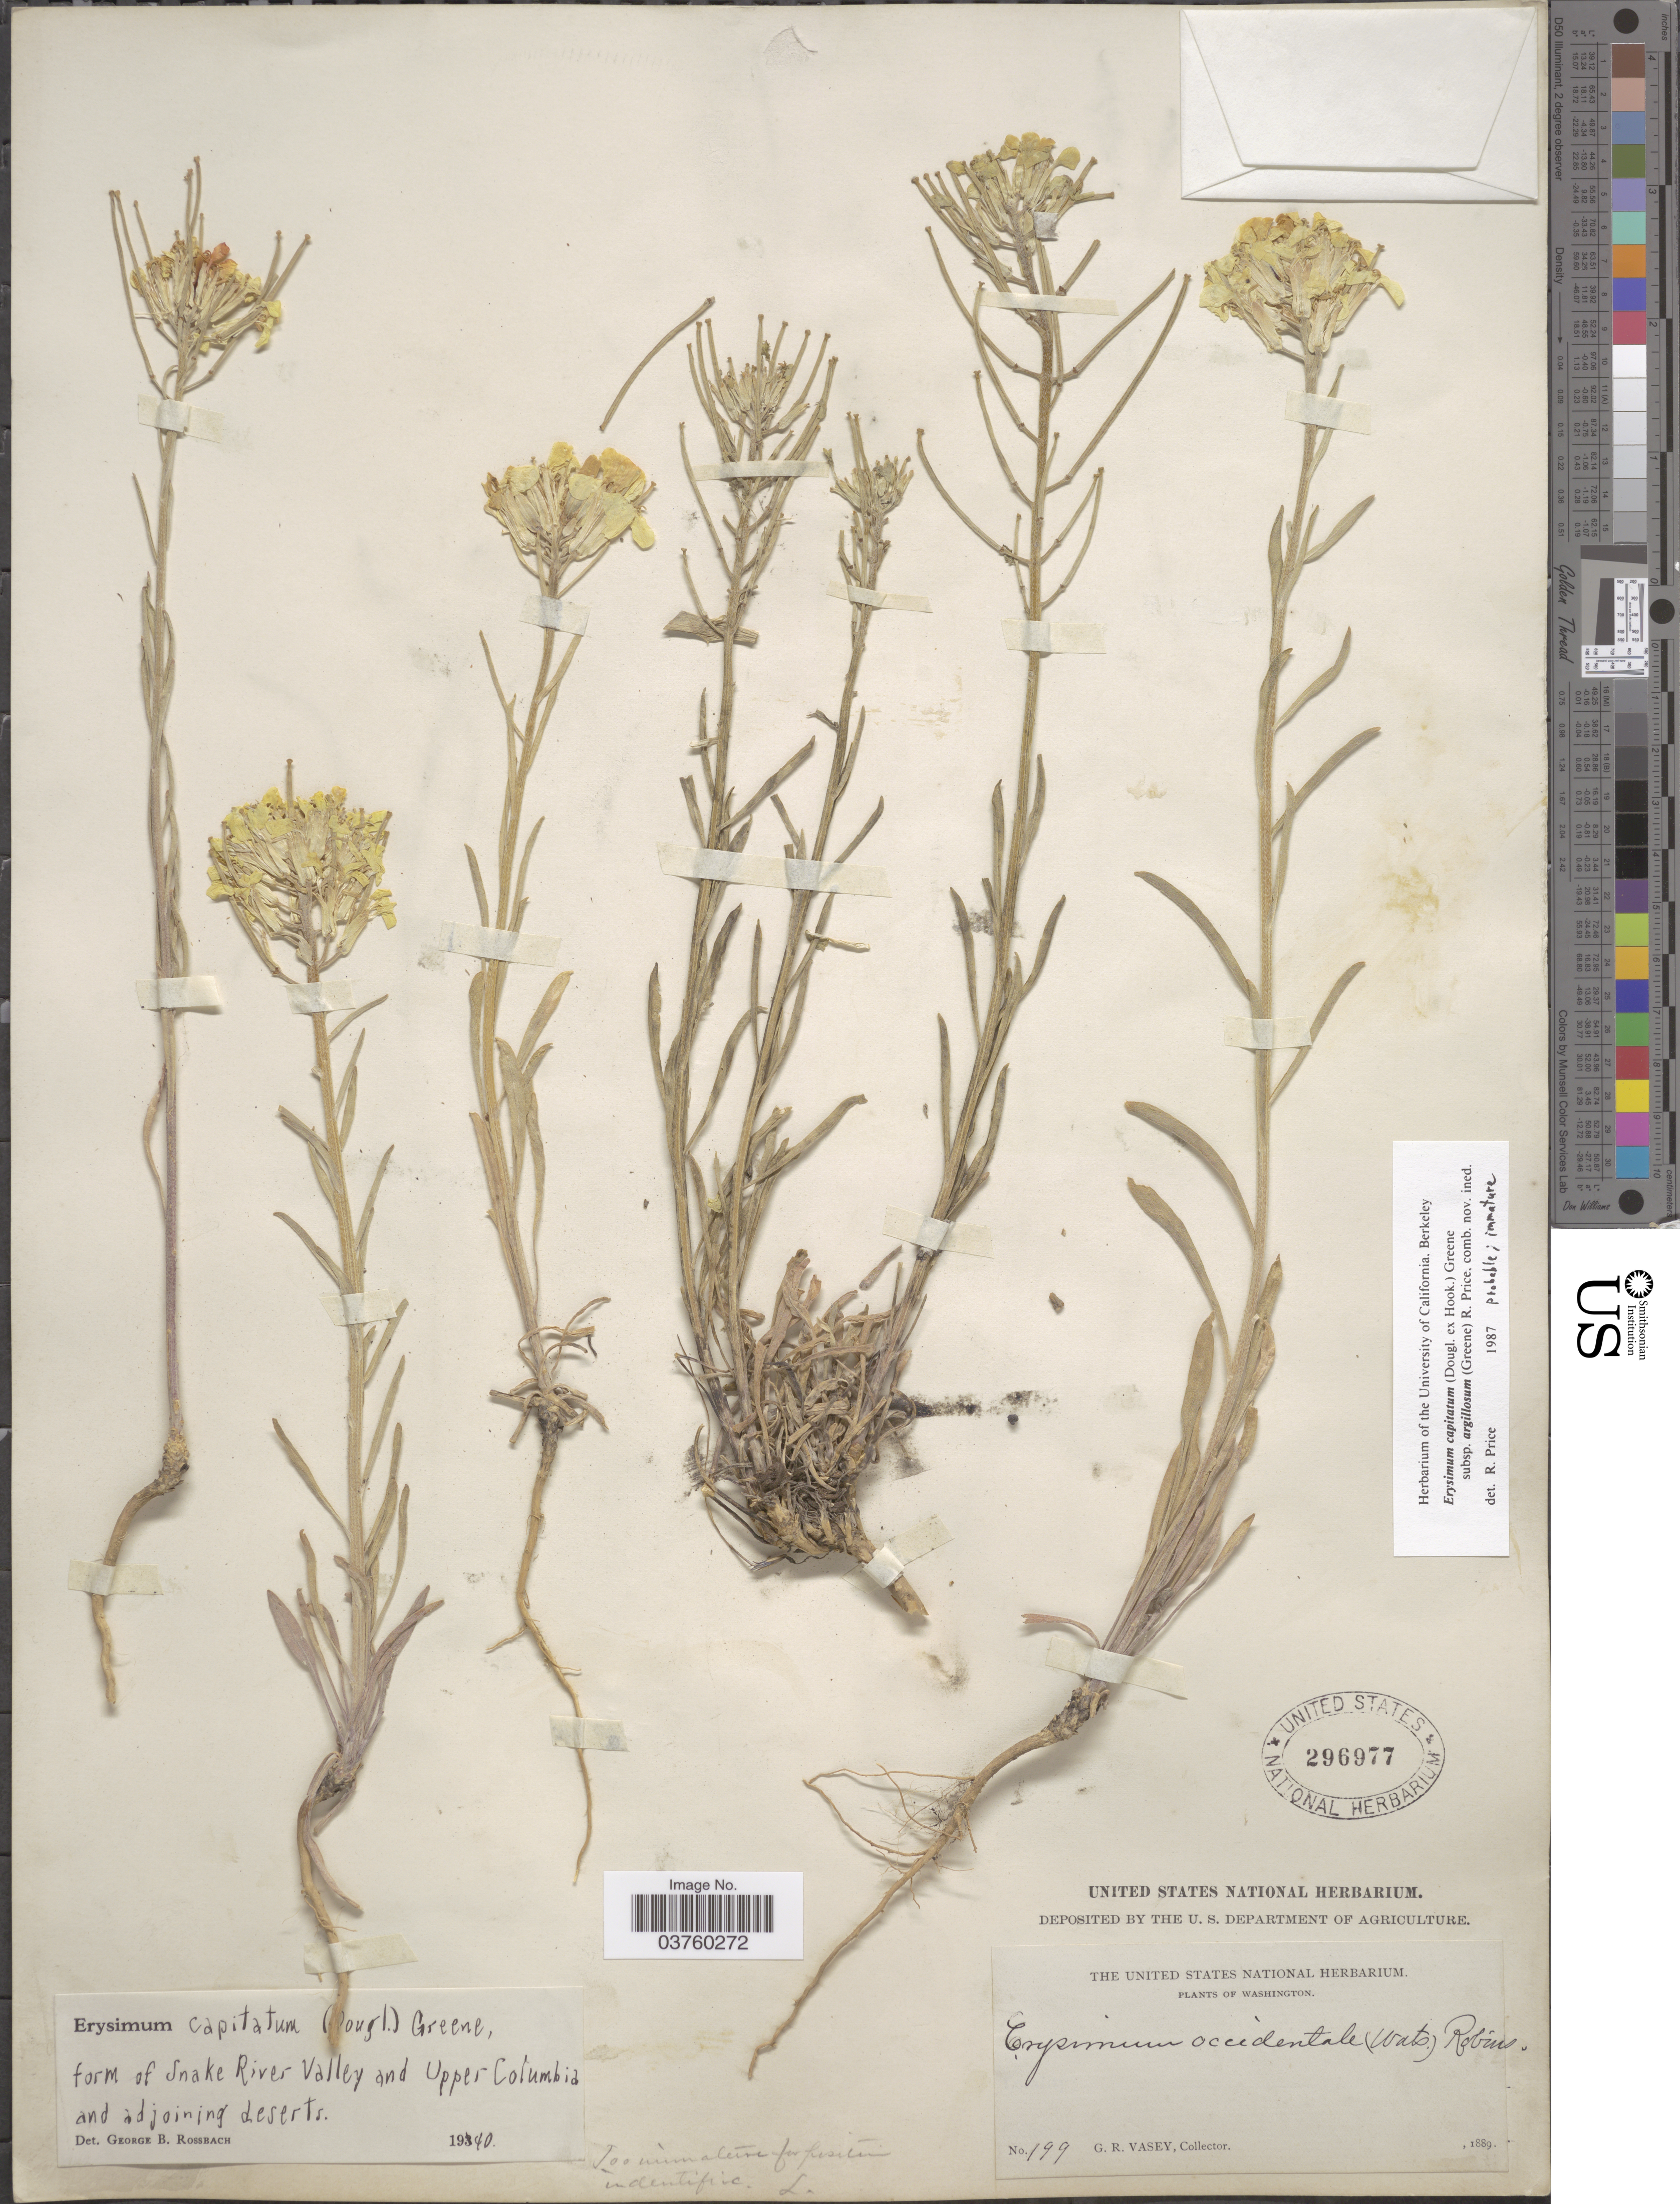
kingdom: Plantae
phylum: Tracheophyta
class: Magnoliopsida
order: Brassicales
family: Brassicaceae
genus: Erysimum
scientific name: Erysimum capitatum subsp. argillosum (Greene) R.A. Price comb. nov. ined.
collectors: G. R. Vasey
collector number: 199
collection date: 1889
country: United States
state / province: Washington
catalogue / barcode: US 296977